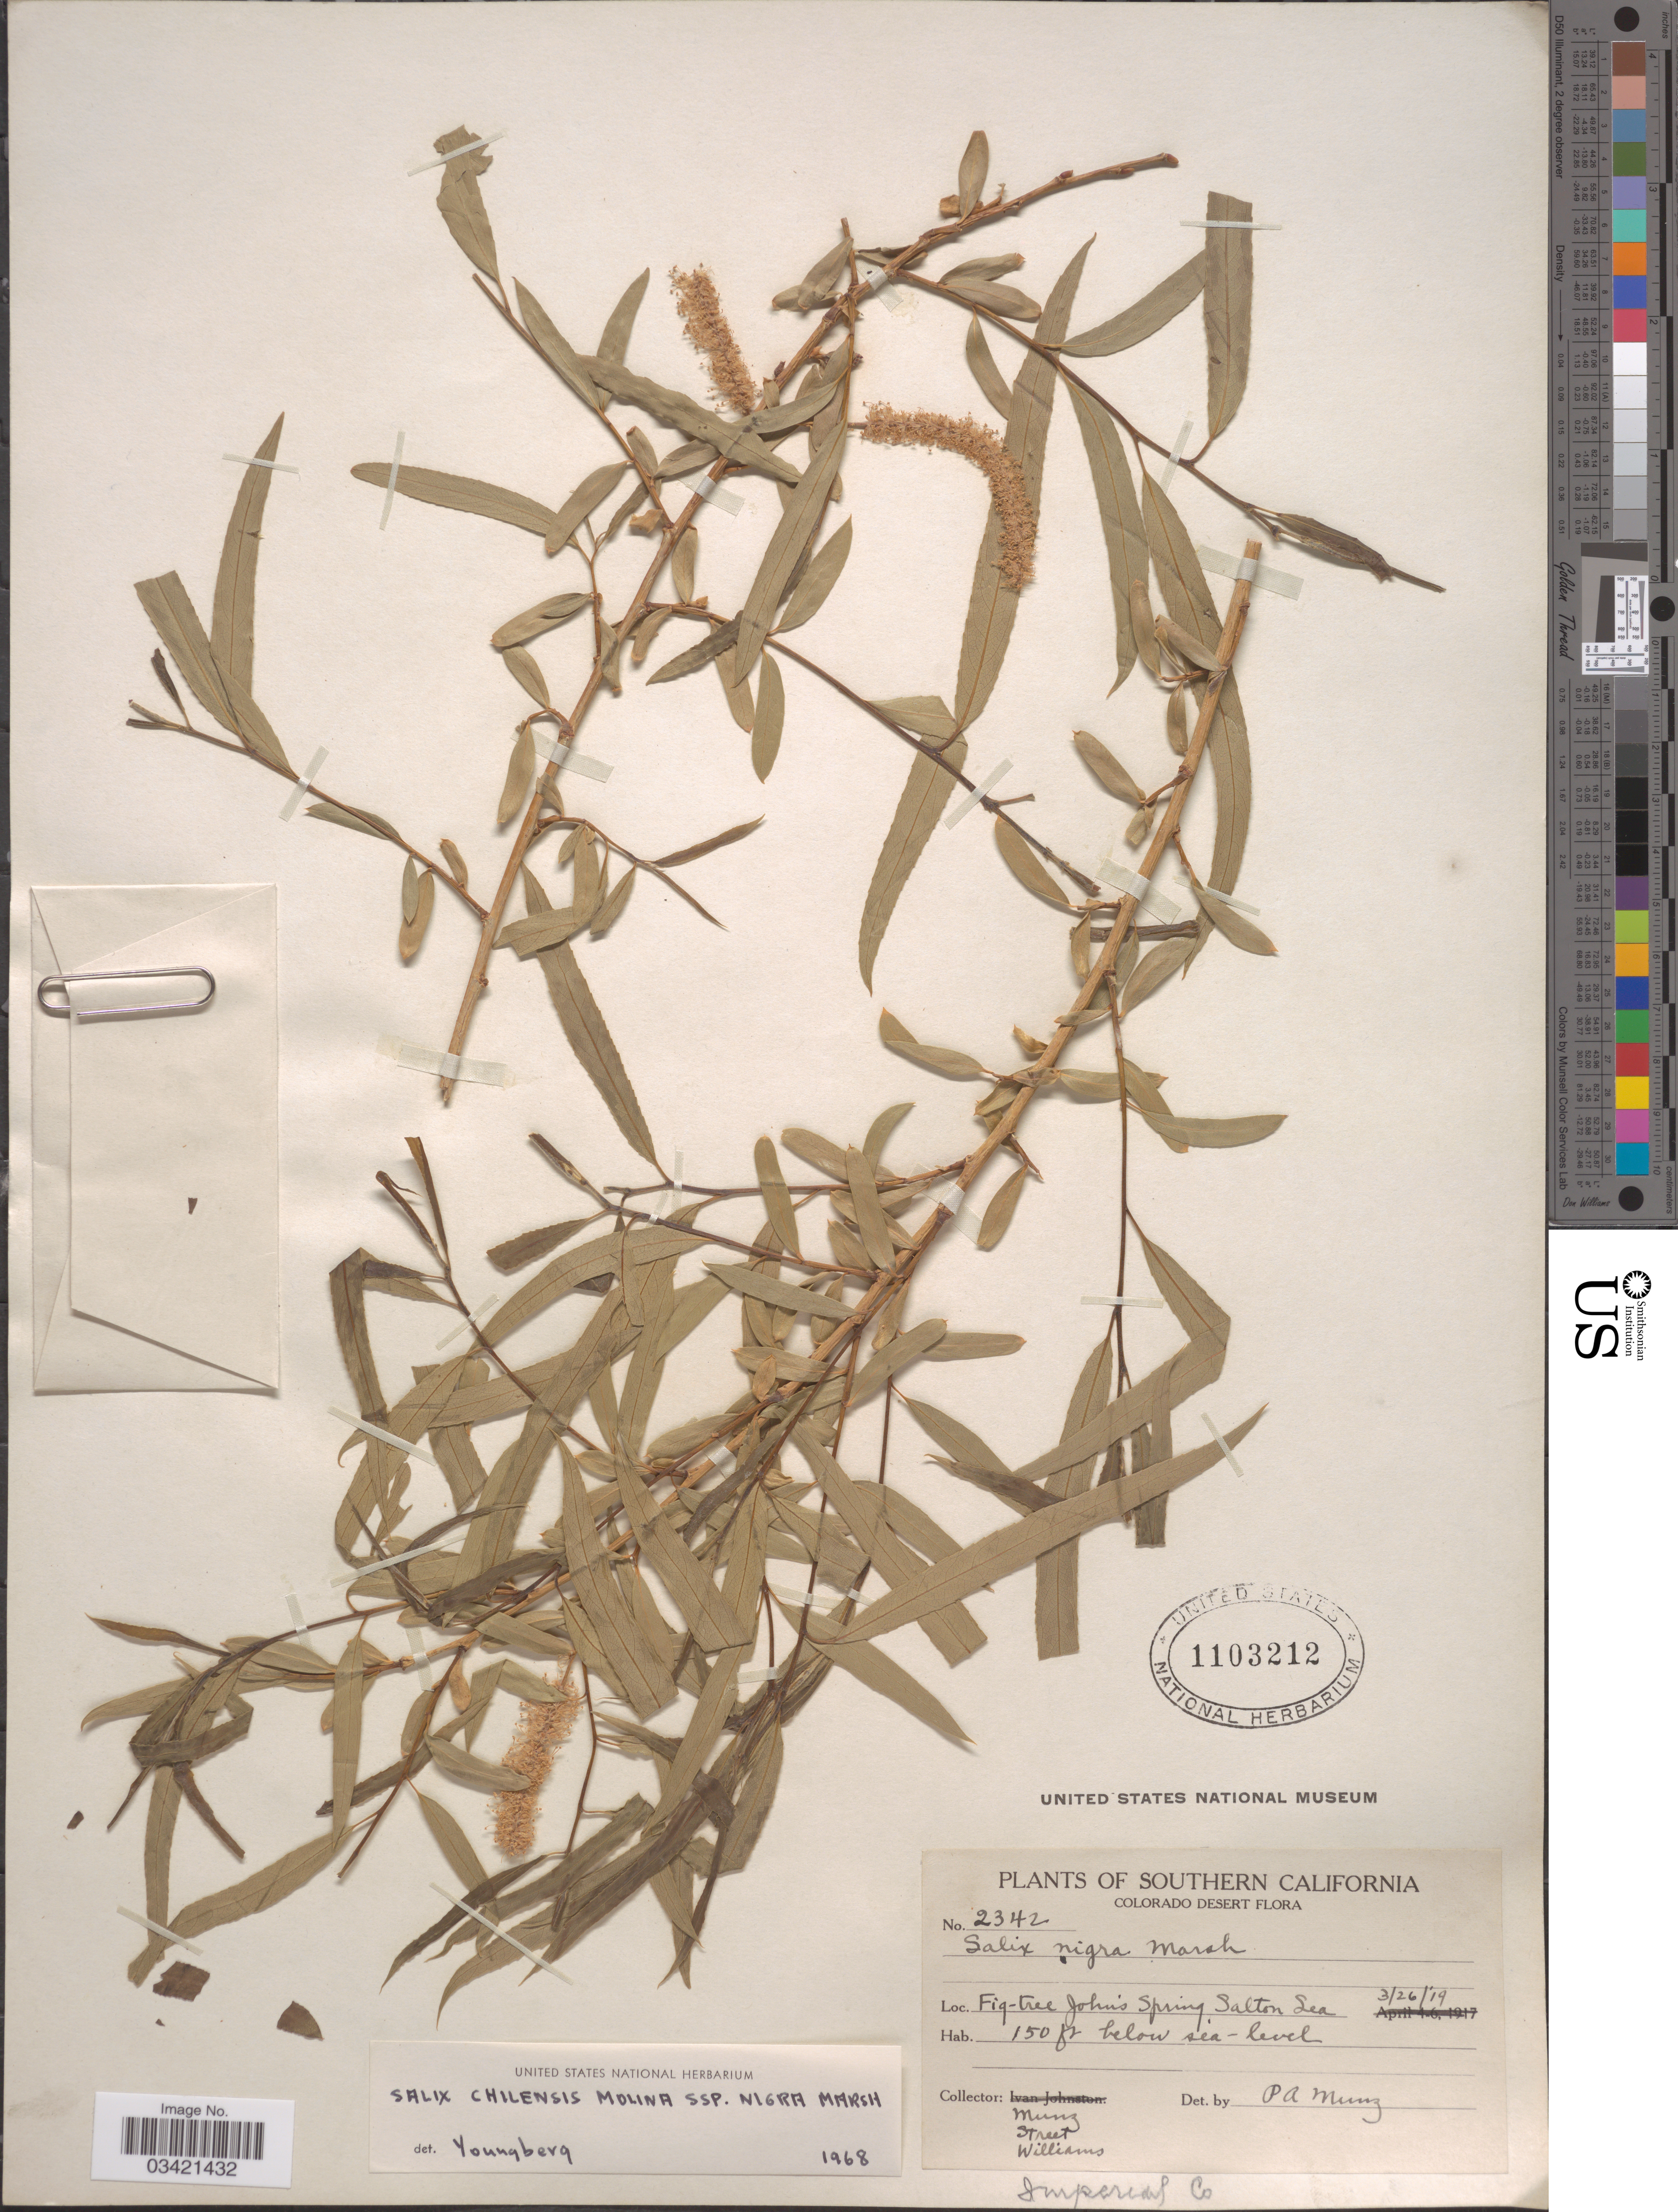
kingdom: Plantae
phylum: Tracheophyta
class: Magnoliopsida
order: Malpighiales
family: Salicaceae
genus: Salix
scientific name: Salix gooddingii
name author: C.R. Ball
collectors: -. Munz, -. Street & -- Williams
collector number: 2342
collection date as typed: Transcribed d/m/y: 26/3/19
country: United States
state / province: California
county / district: Imperial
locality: Southern California. Colorado Desert. John's Spring Salton Sea. Imperial Co.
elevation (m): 46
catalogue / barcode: US 1103212